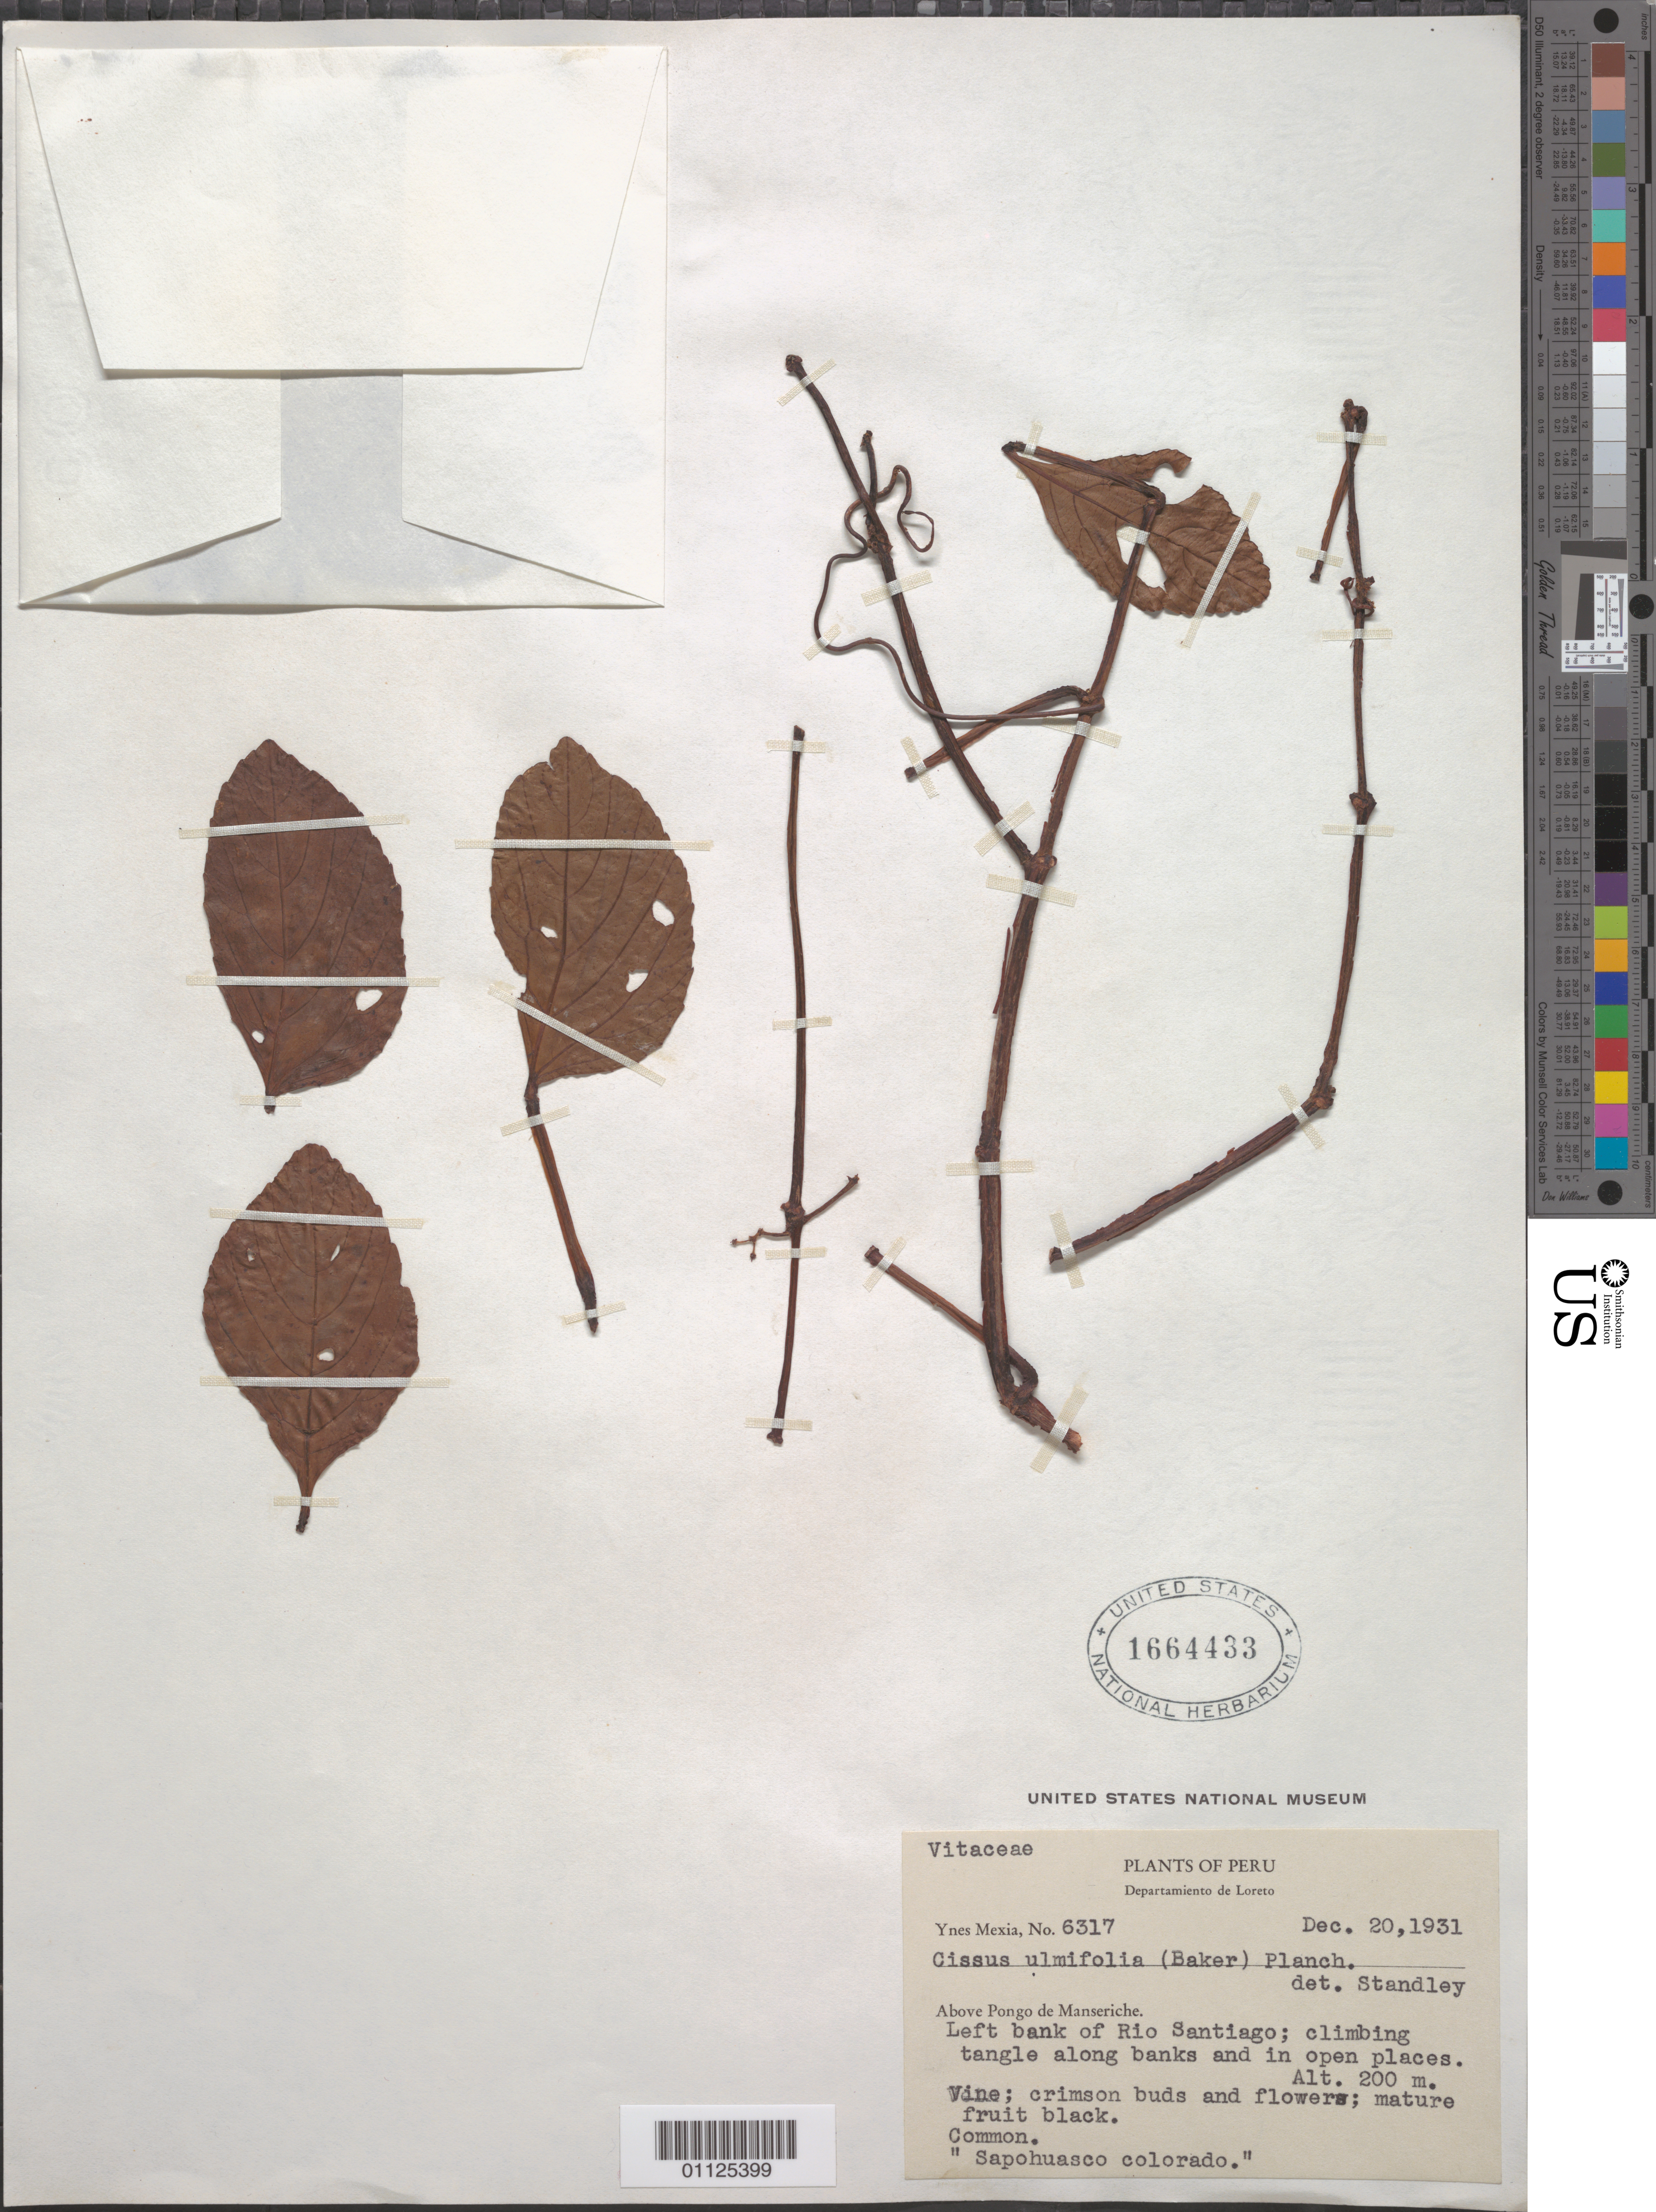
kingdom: Plantae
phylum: Tracheophyta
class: Magnoliopsida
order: Vitales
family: Vitaceae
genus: Cissus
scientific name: Cissus ulmifolia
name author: (Baker) Planch.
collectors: Y. Mexia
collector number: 6317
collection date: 1931-12-20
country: Peru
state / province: Loreto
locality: Above Pongo de Manseriche. Left bank of Rio Santiago.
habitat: Climbing tangle along banks and in open places. Vine.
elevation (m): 200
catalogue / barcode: US 1664433